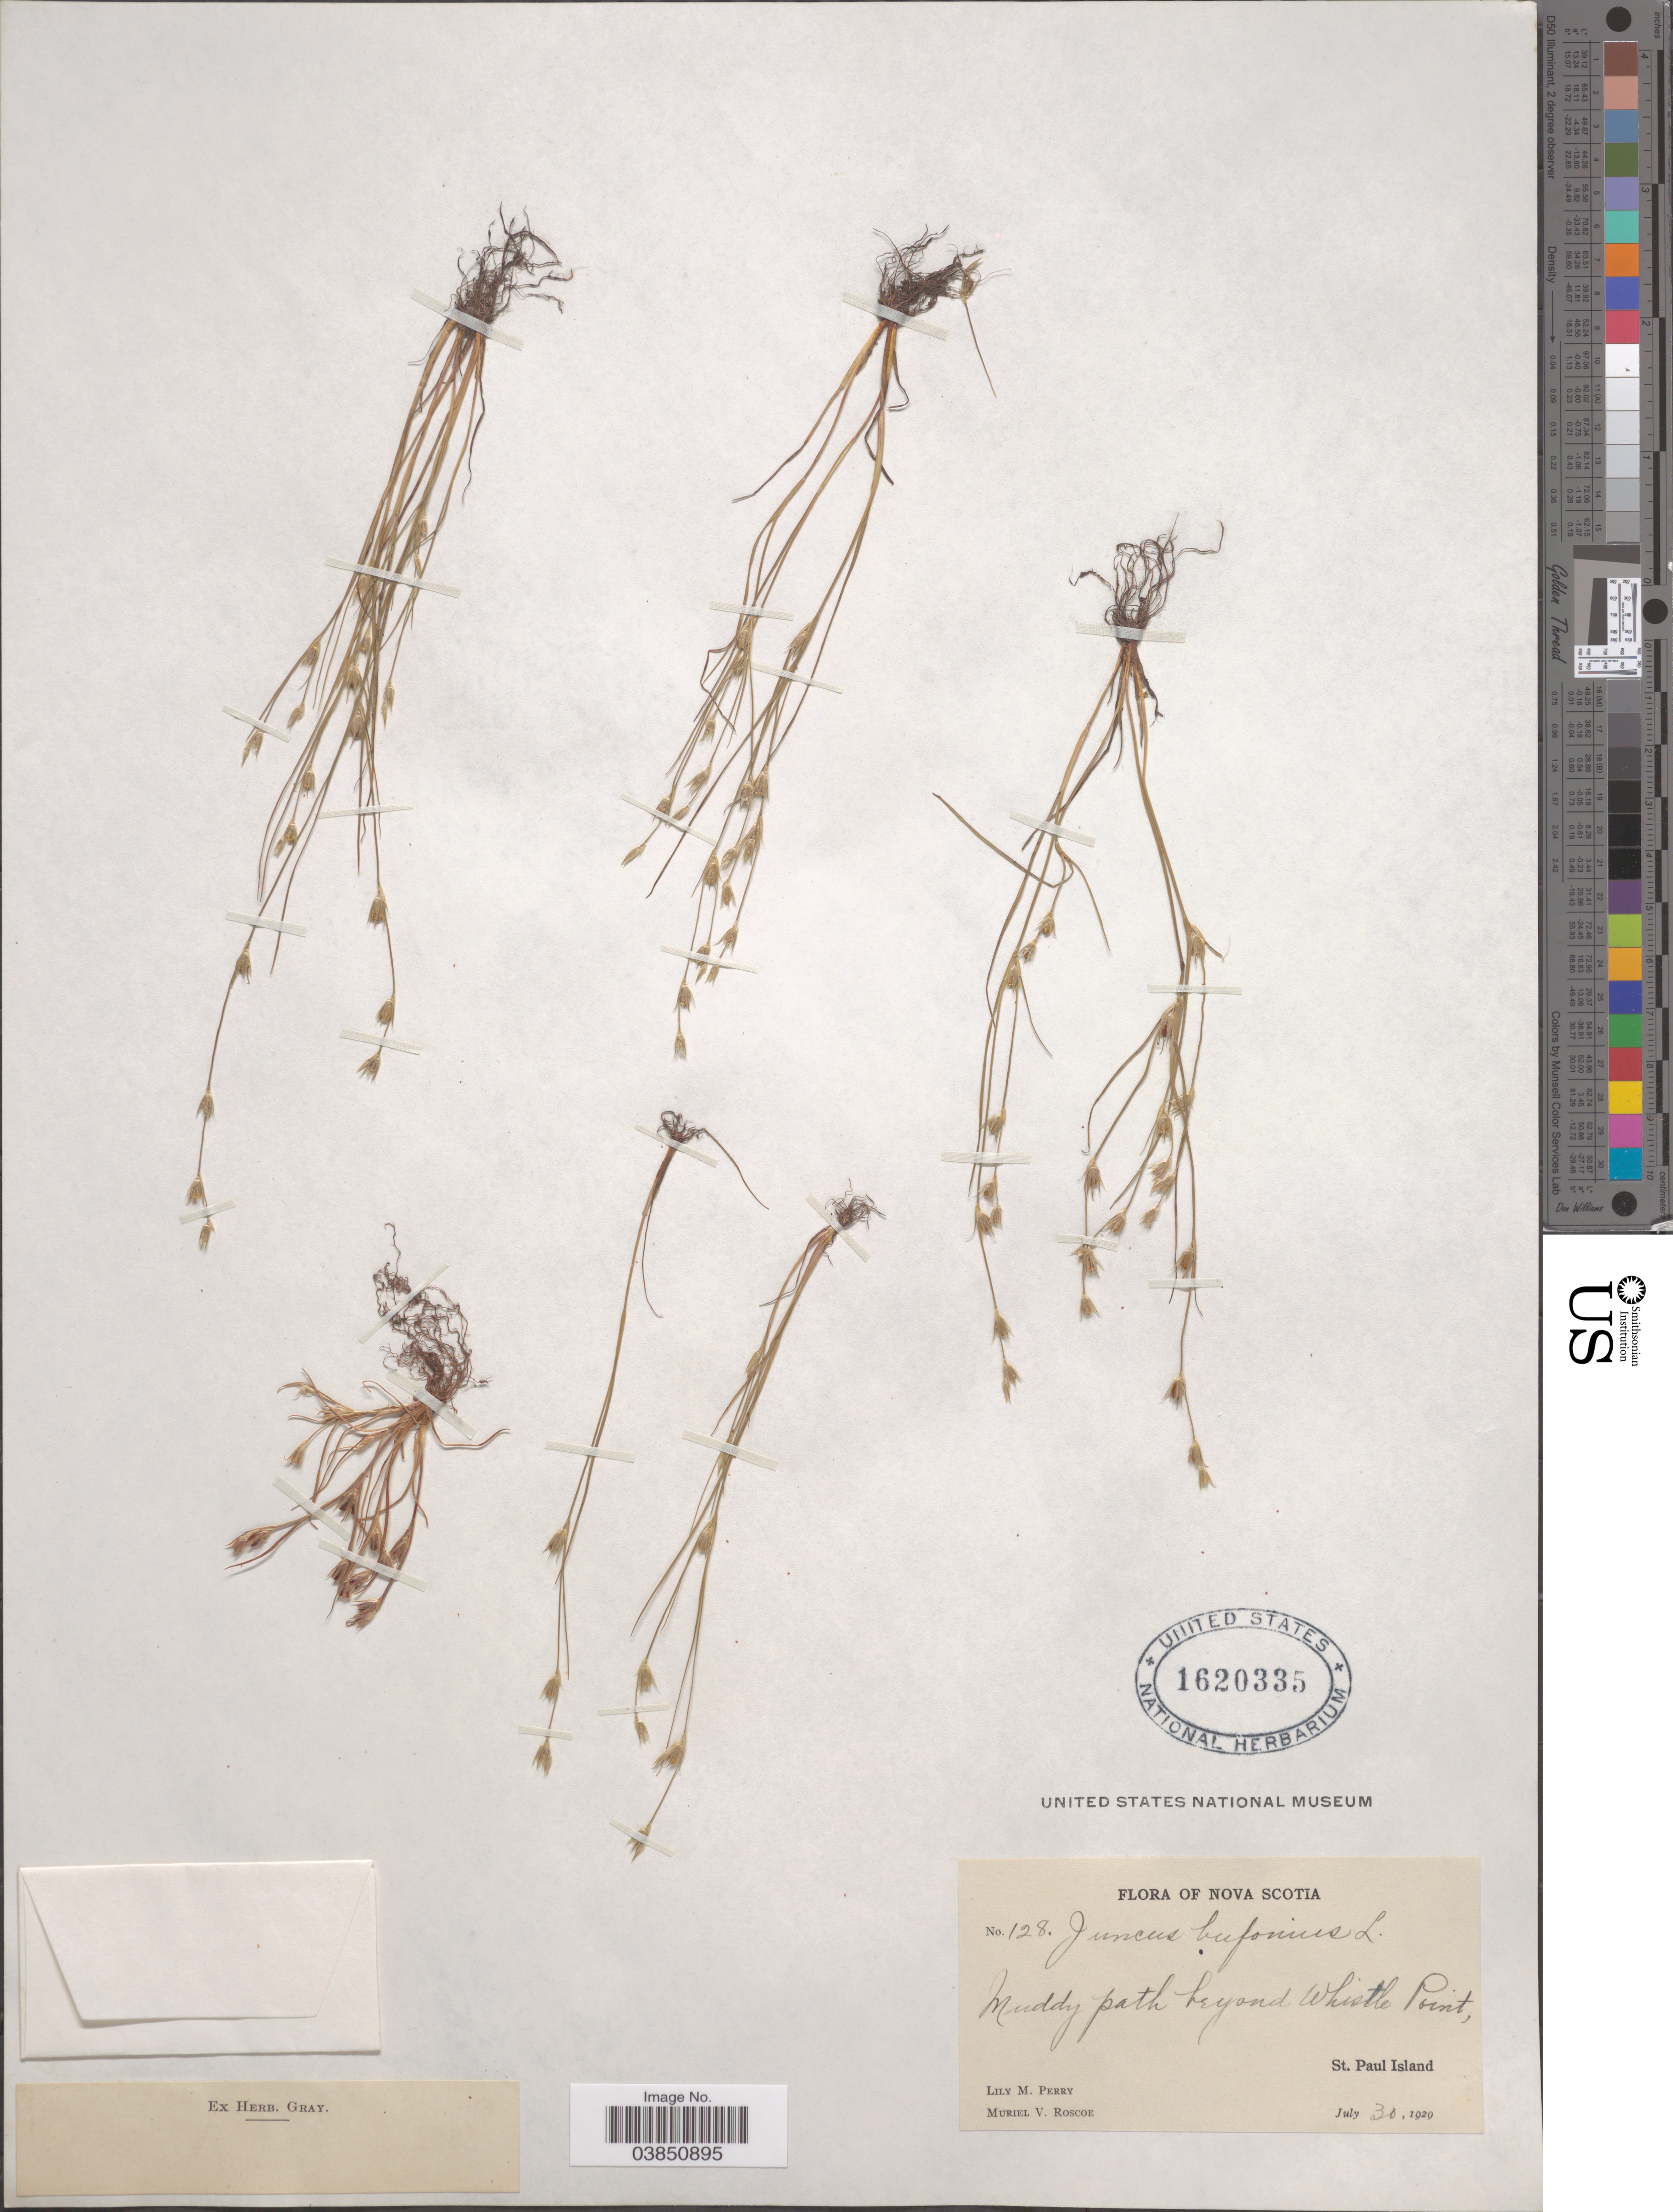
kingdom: Plantae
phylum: Tracheophyta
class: Liliopsida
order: Poales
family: Juncaceae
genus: Juncus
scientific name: Juncus bufonius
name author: L.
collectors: L. M. Perry & M. Roscoe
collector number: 128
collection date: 1929-07-30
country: Canada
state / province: Nova Scotia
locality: Muddy path beyond Whistle Point, St. Paul Island.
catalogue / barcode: US 1620335